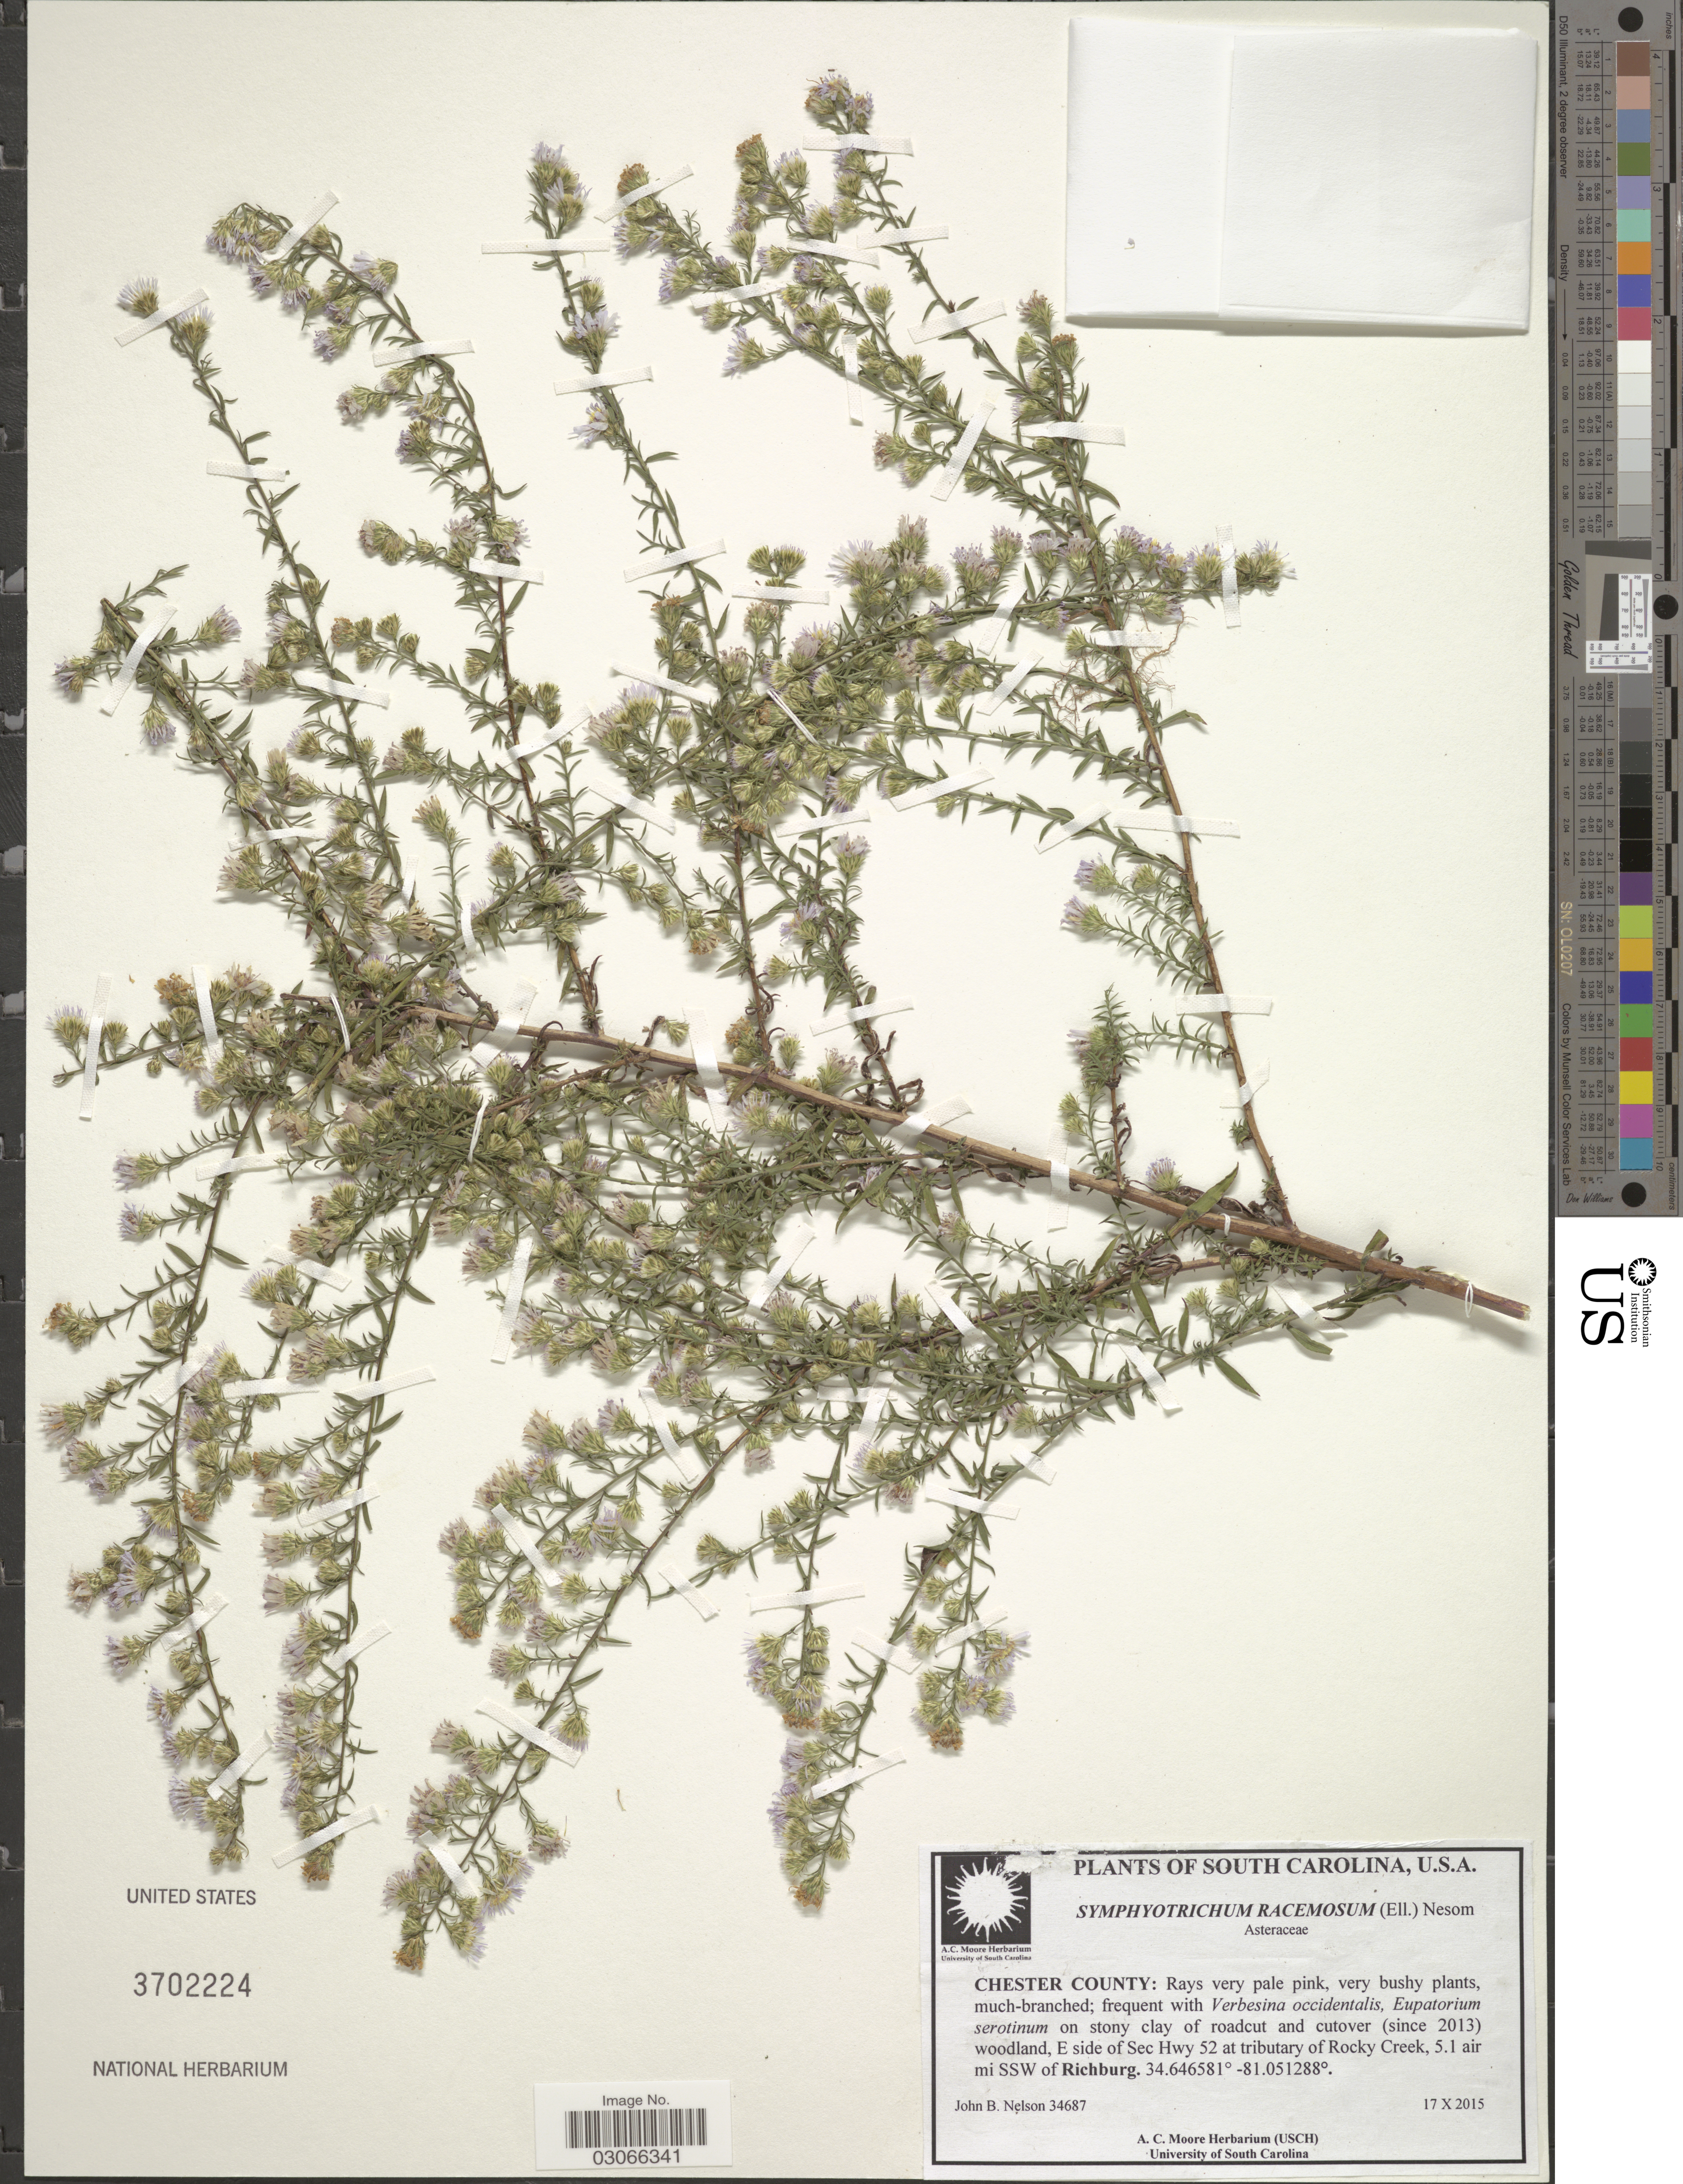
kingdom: Plantae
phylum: Tracheophyta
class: Magnoliopsida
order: Asterales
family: Asteraceae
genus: Symphyotrichum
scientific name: Symphyotrichum racemosum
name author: (Elliott) G.L. Nesom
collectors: J. B. Nelson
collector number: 34687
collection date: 2015-10-17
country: United States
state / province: South Carolina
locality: Chester County. E side of Sec Hwy 52 at tributary of Rocky Creek, 5.1 air mi SSW of Richburg.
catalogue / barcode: US 3702224